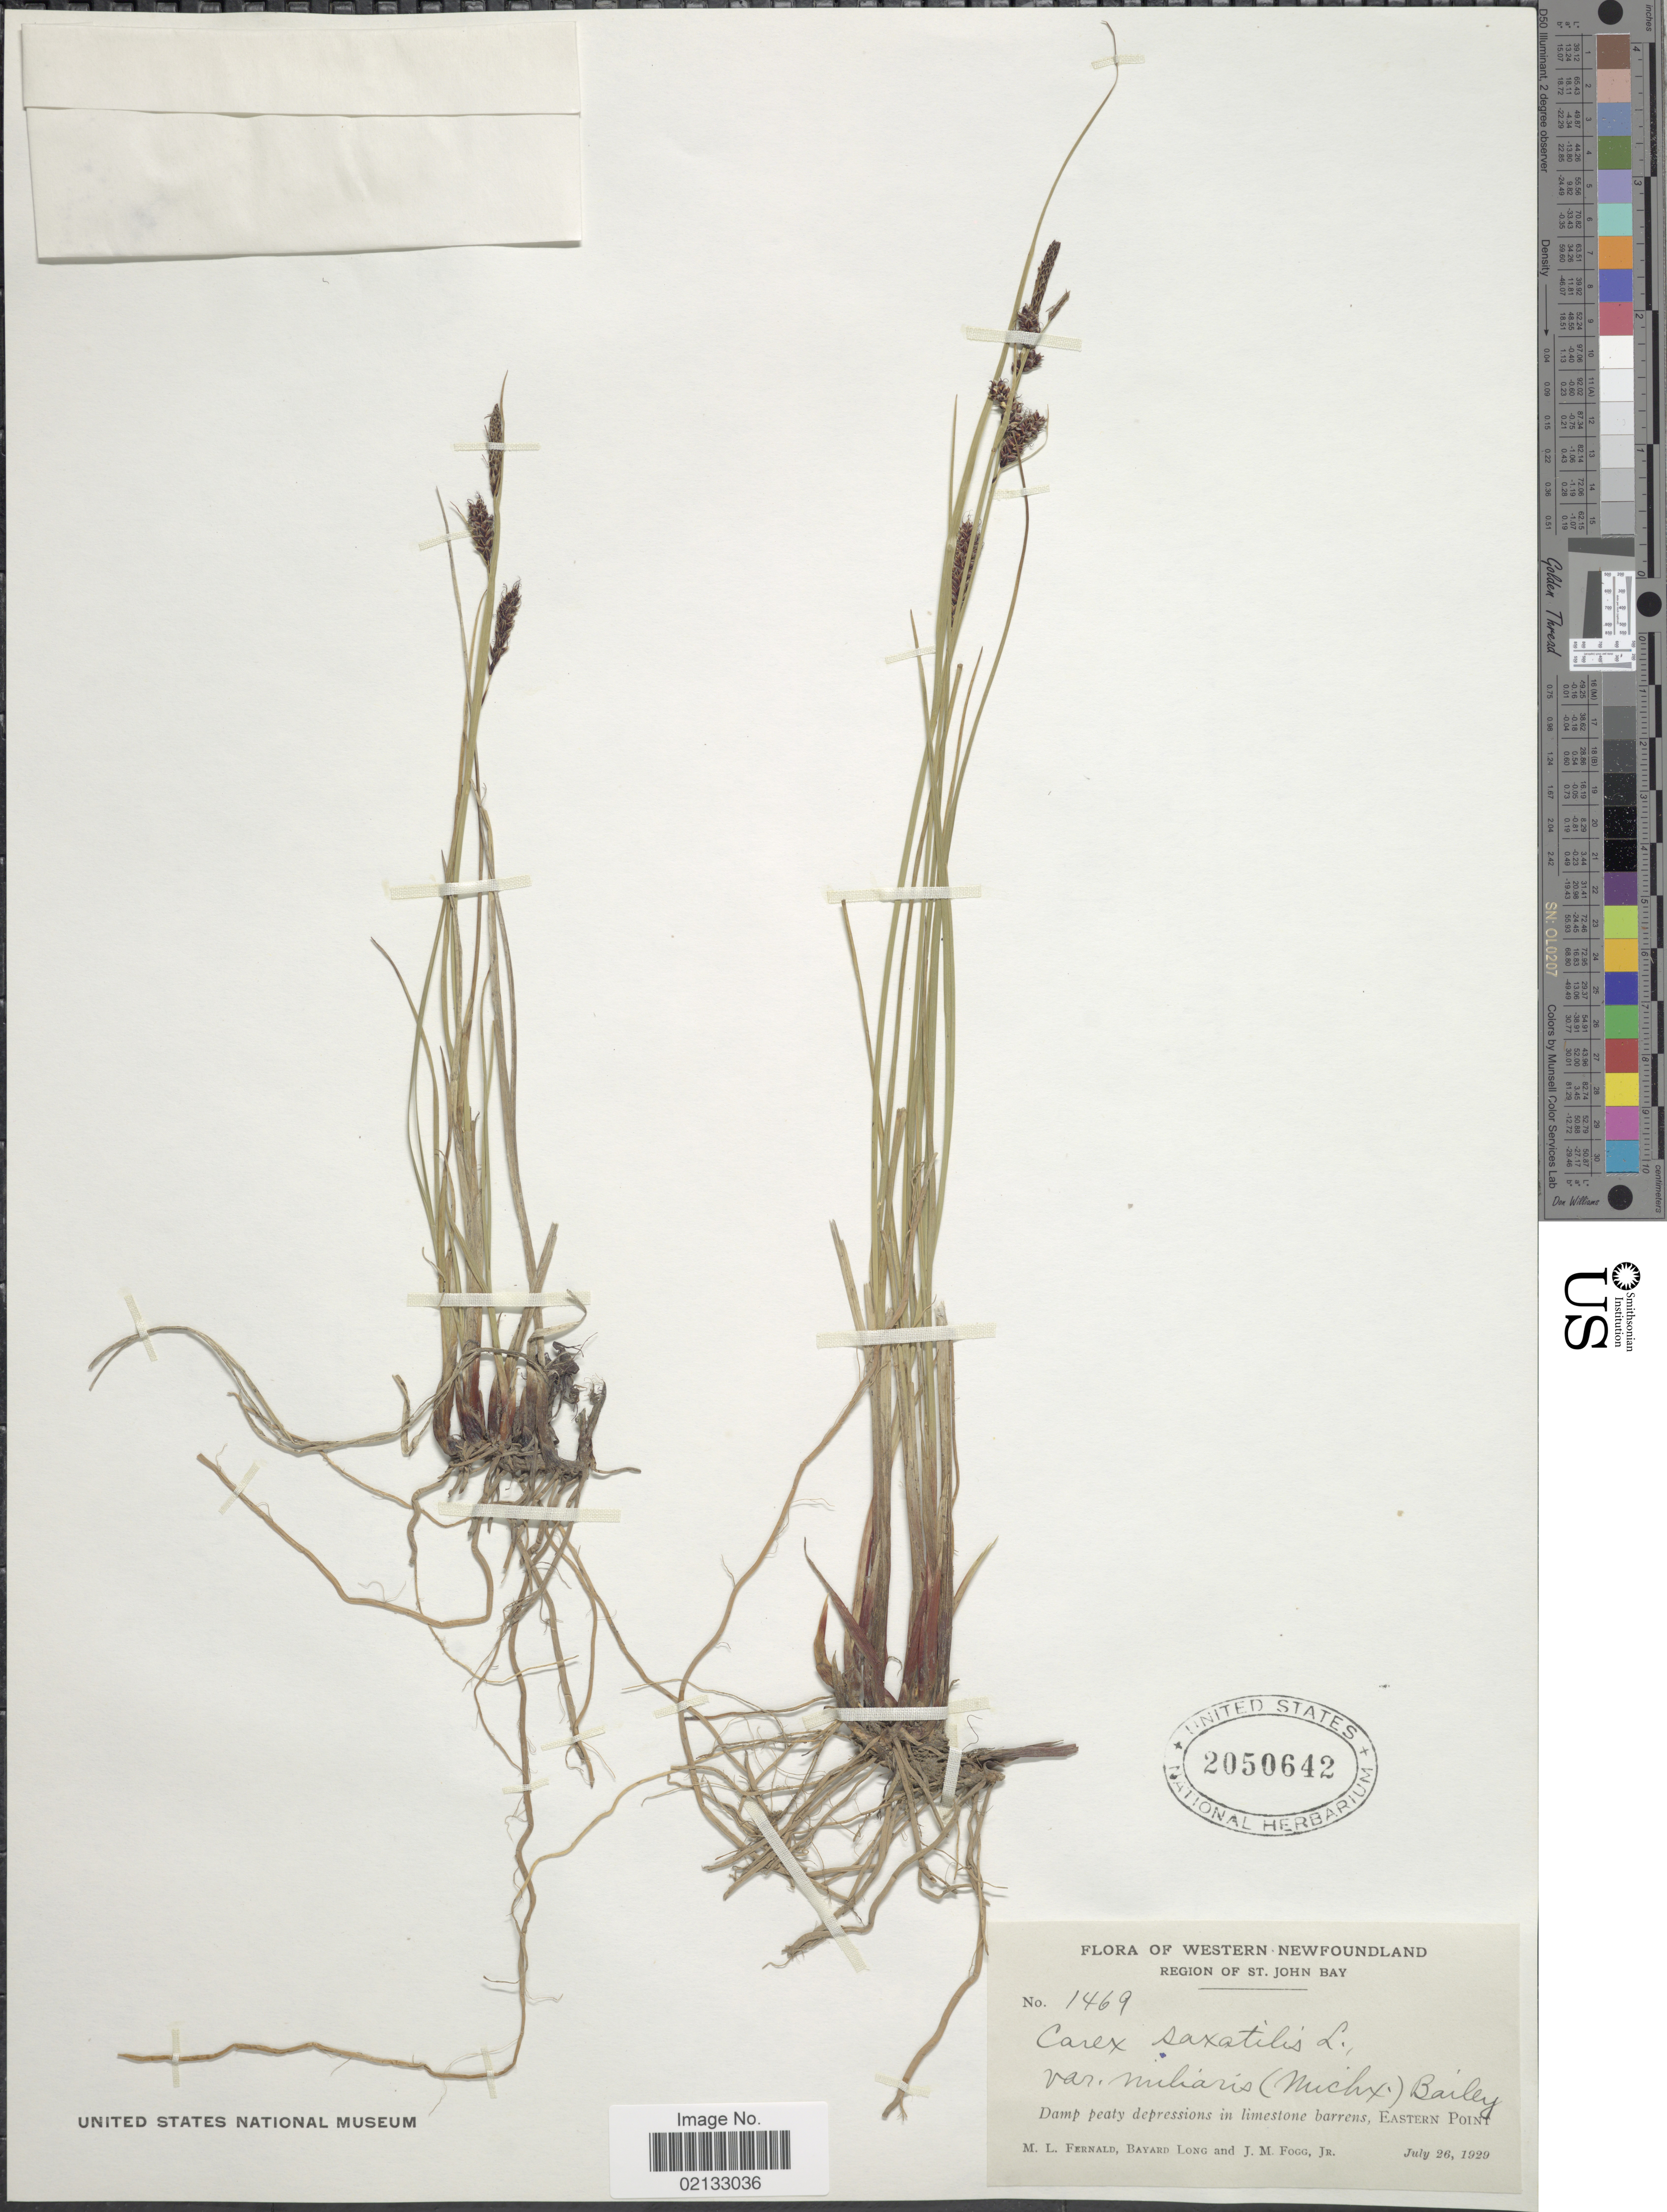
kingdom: Plantae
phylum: Tracheophyta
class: Liliopsida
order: Poales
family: Cyperaceae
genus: Carex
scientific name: Carex saxatilis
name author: L.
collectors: M. L. Fernald, B. Long & J. Fogg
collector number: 1469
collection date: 1929-07-26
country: Canada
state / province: Newfoundland and Labrador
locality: Western Newfoundland. Region St. John Bay. Damp peaty depressions in limestone barrens, Eastern Point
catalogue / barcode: US 2050642